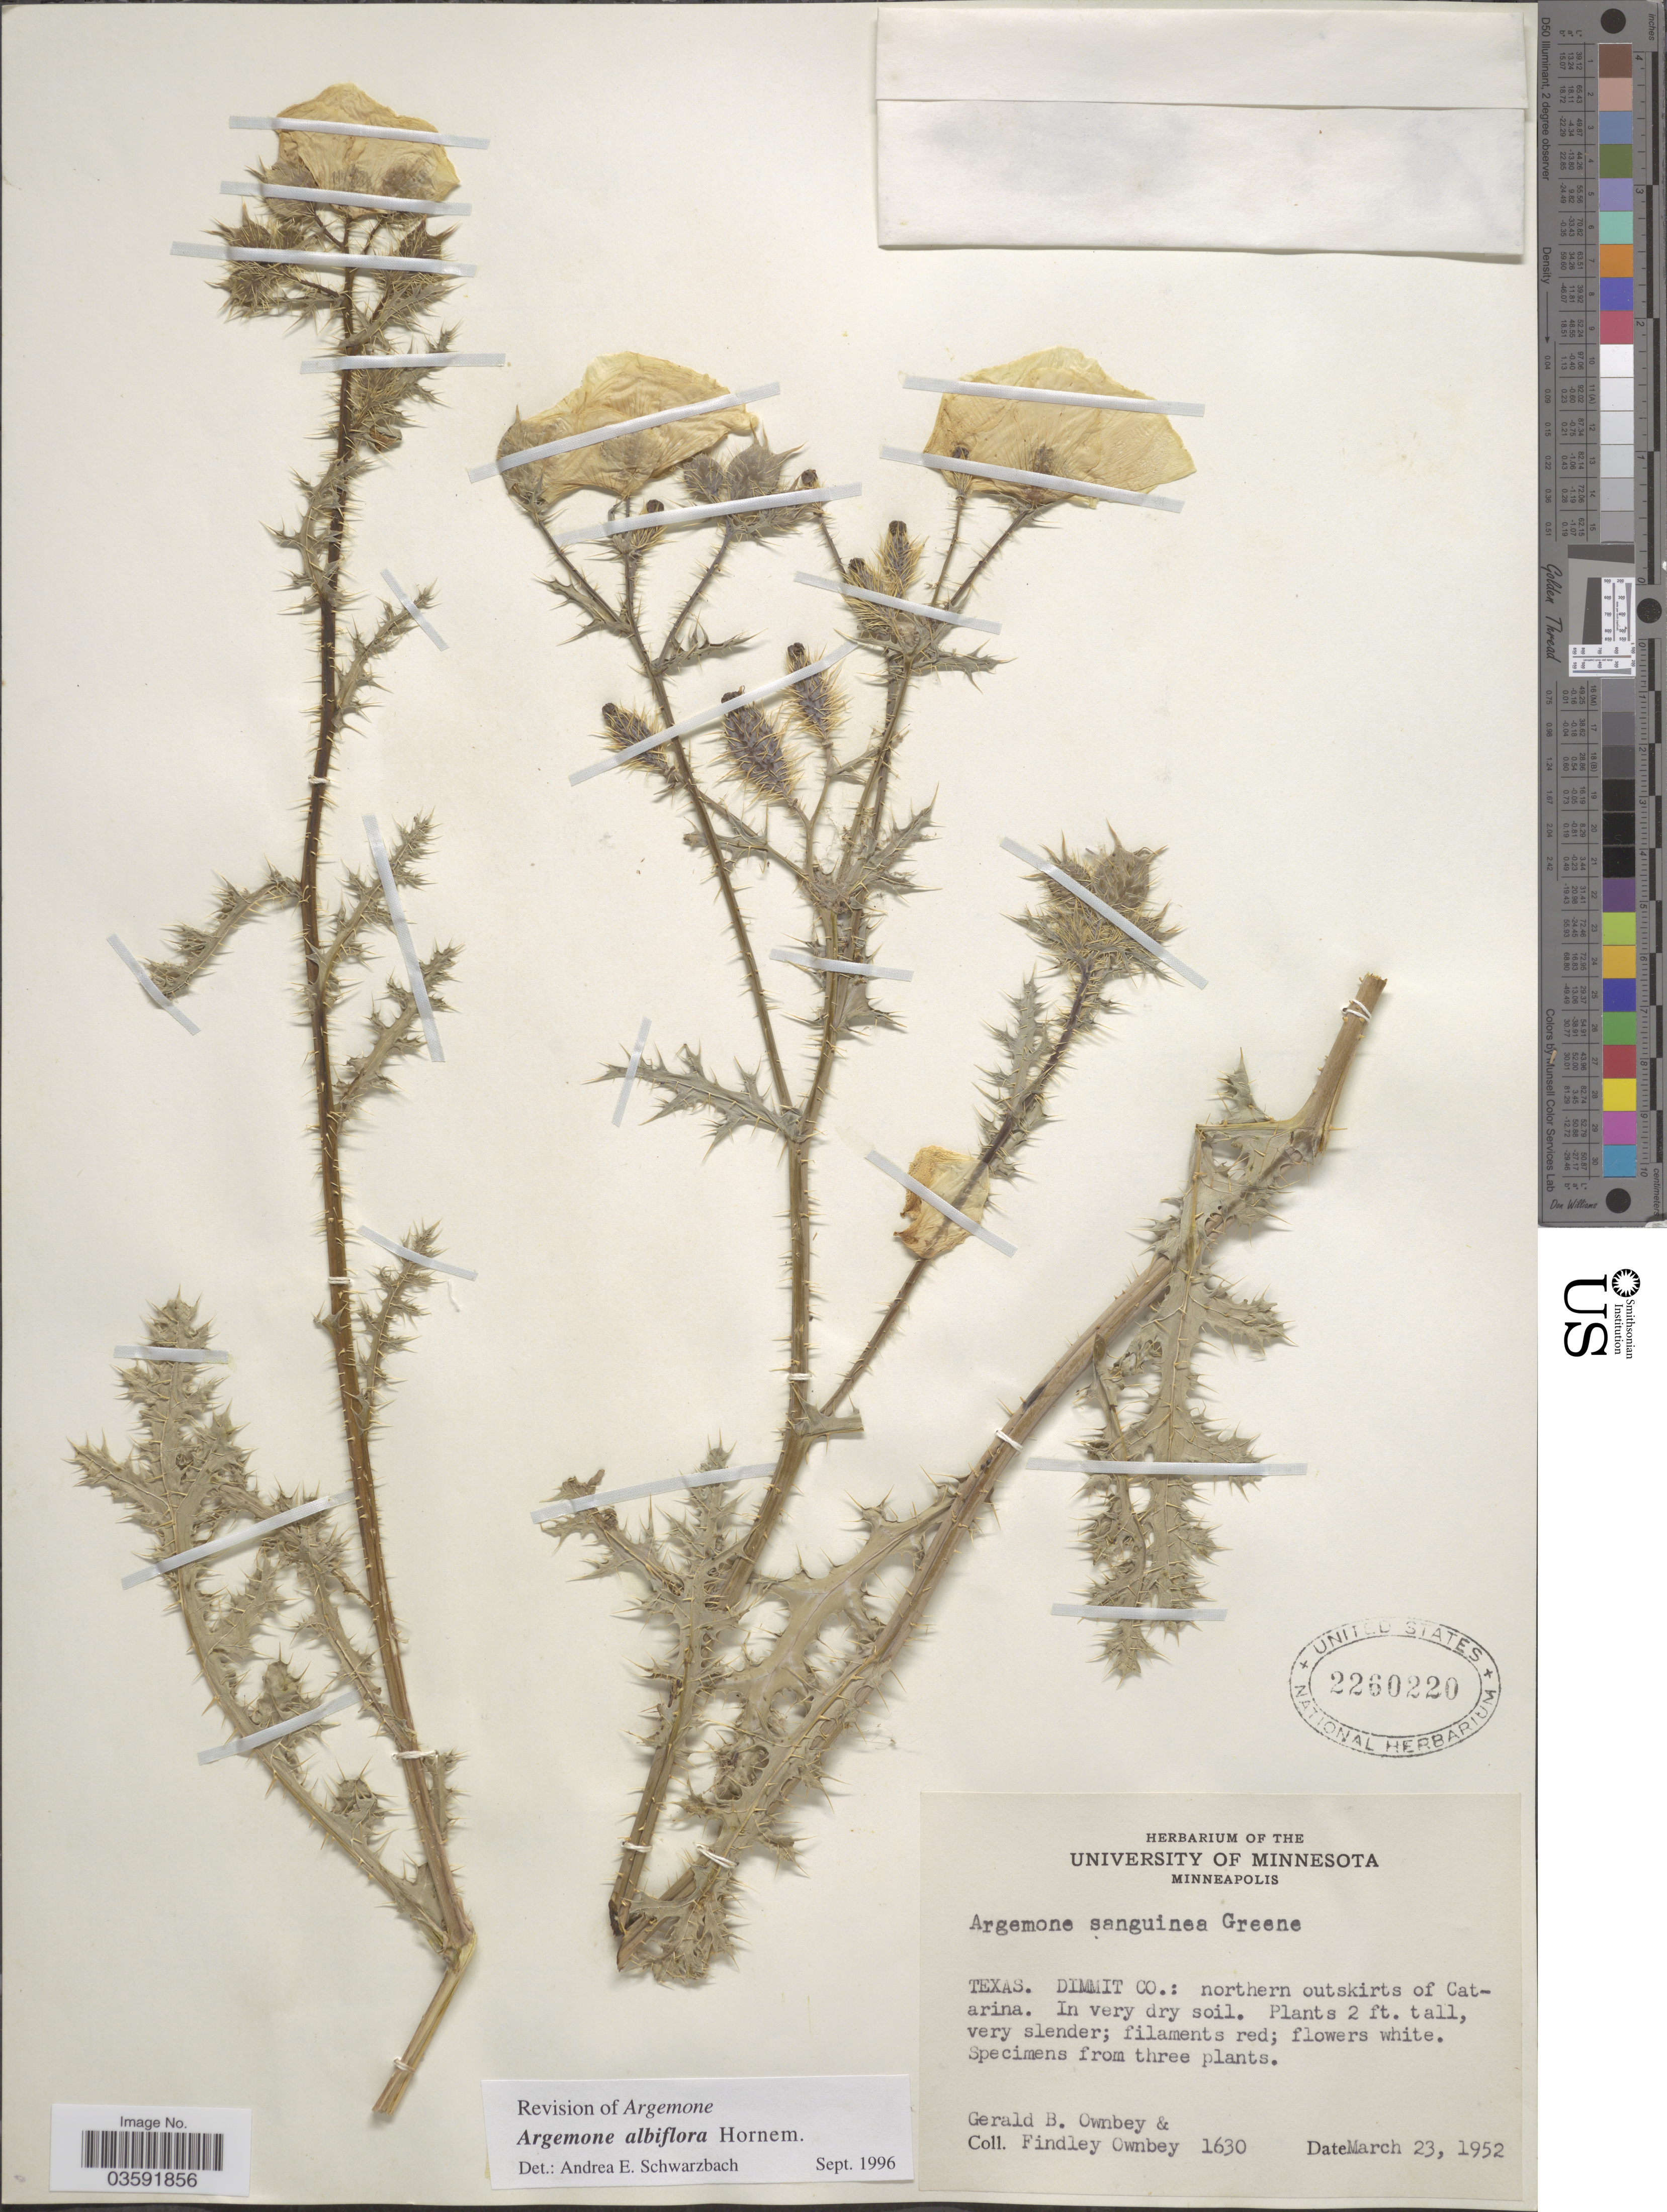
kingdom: Plantae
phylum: Tracheophyta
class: Magnoliopsida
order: Ranunculales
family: Papaveraceae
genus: Argemone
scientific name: Argemone albiflora subsp. albiflora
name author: Hornem.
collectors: G. B. Ownbey & F. Ownbey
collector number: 1630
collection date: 1952-03-23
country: United States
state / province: Texas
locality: Dimmit Co.: northern outskirts of Catarina.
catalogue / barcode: US 2260220